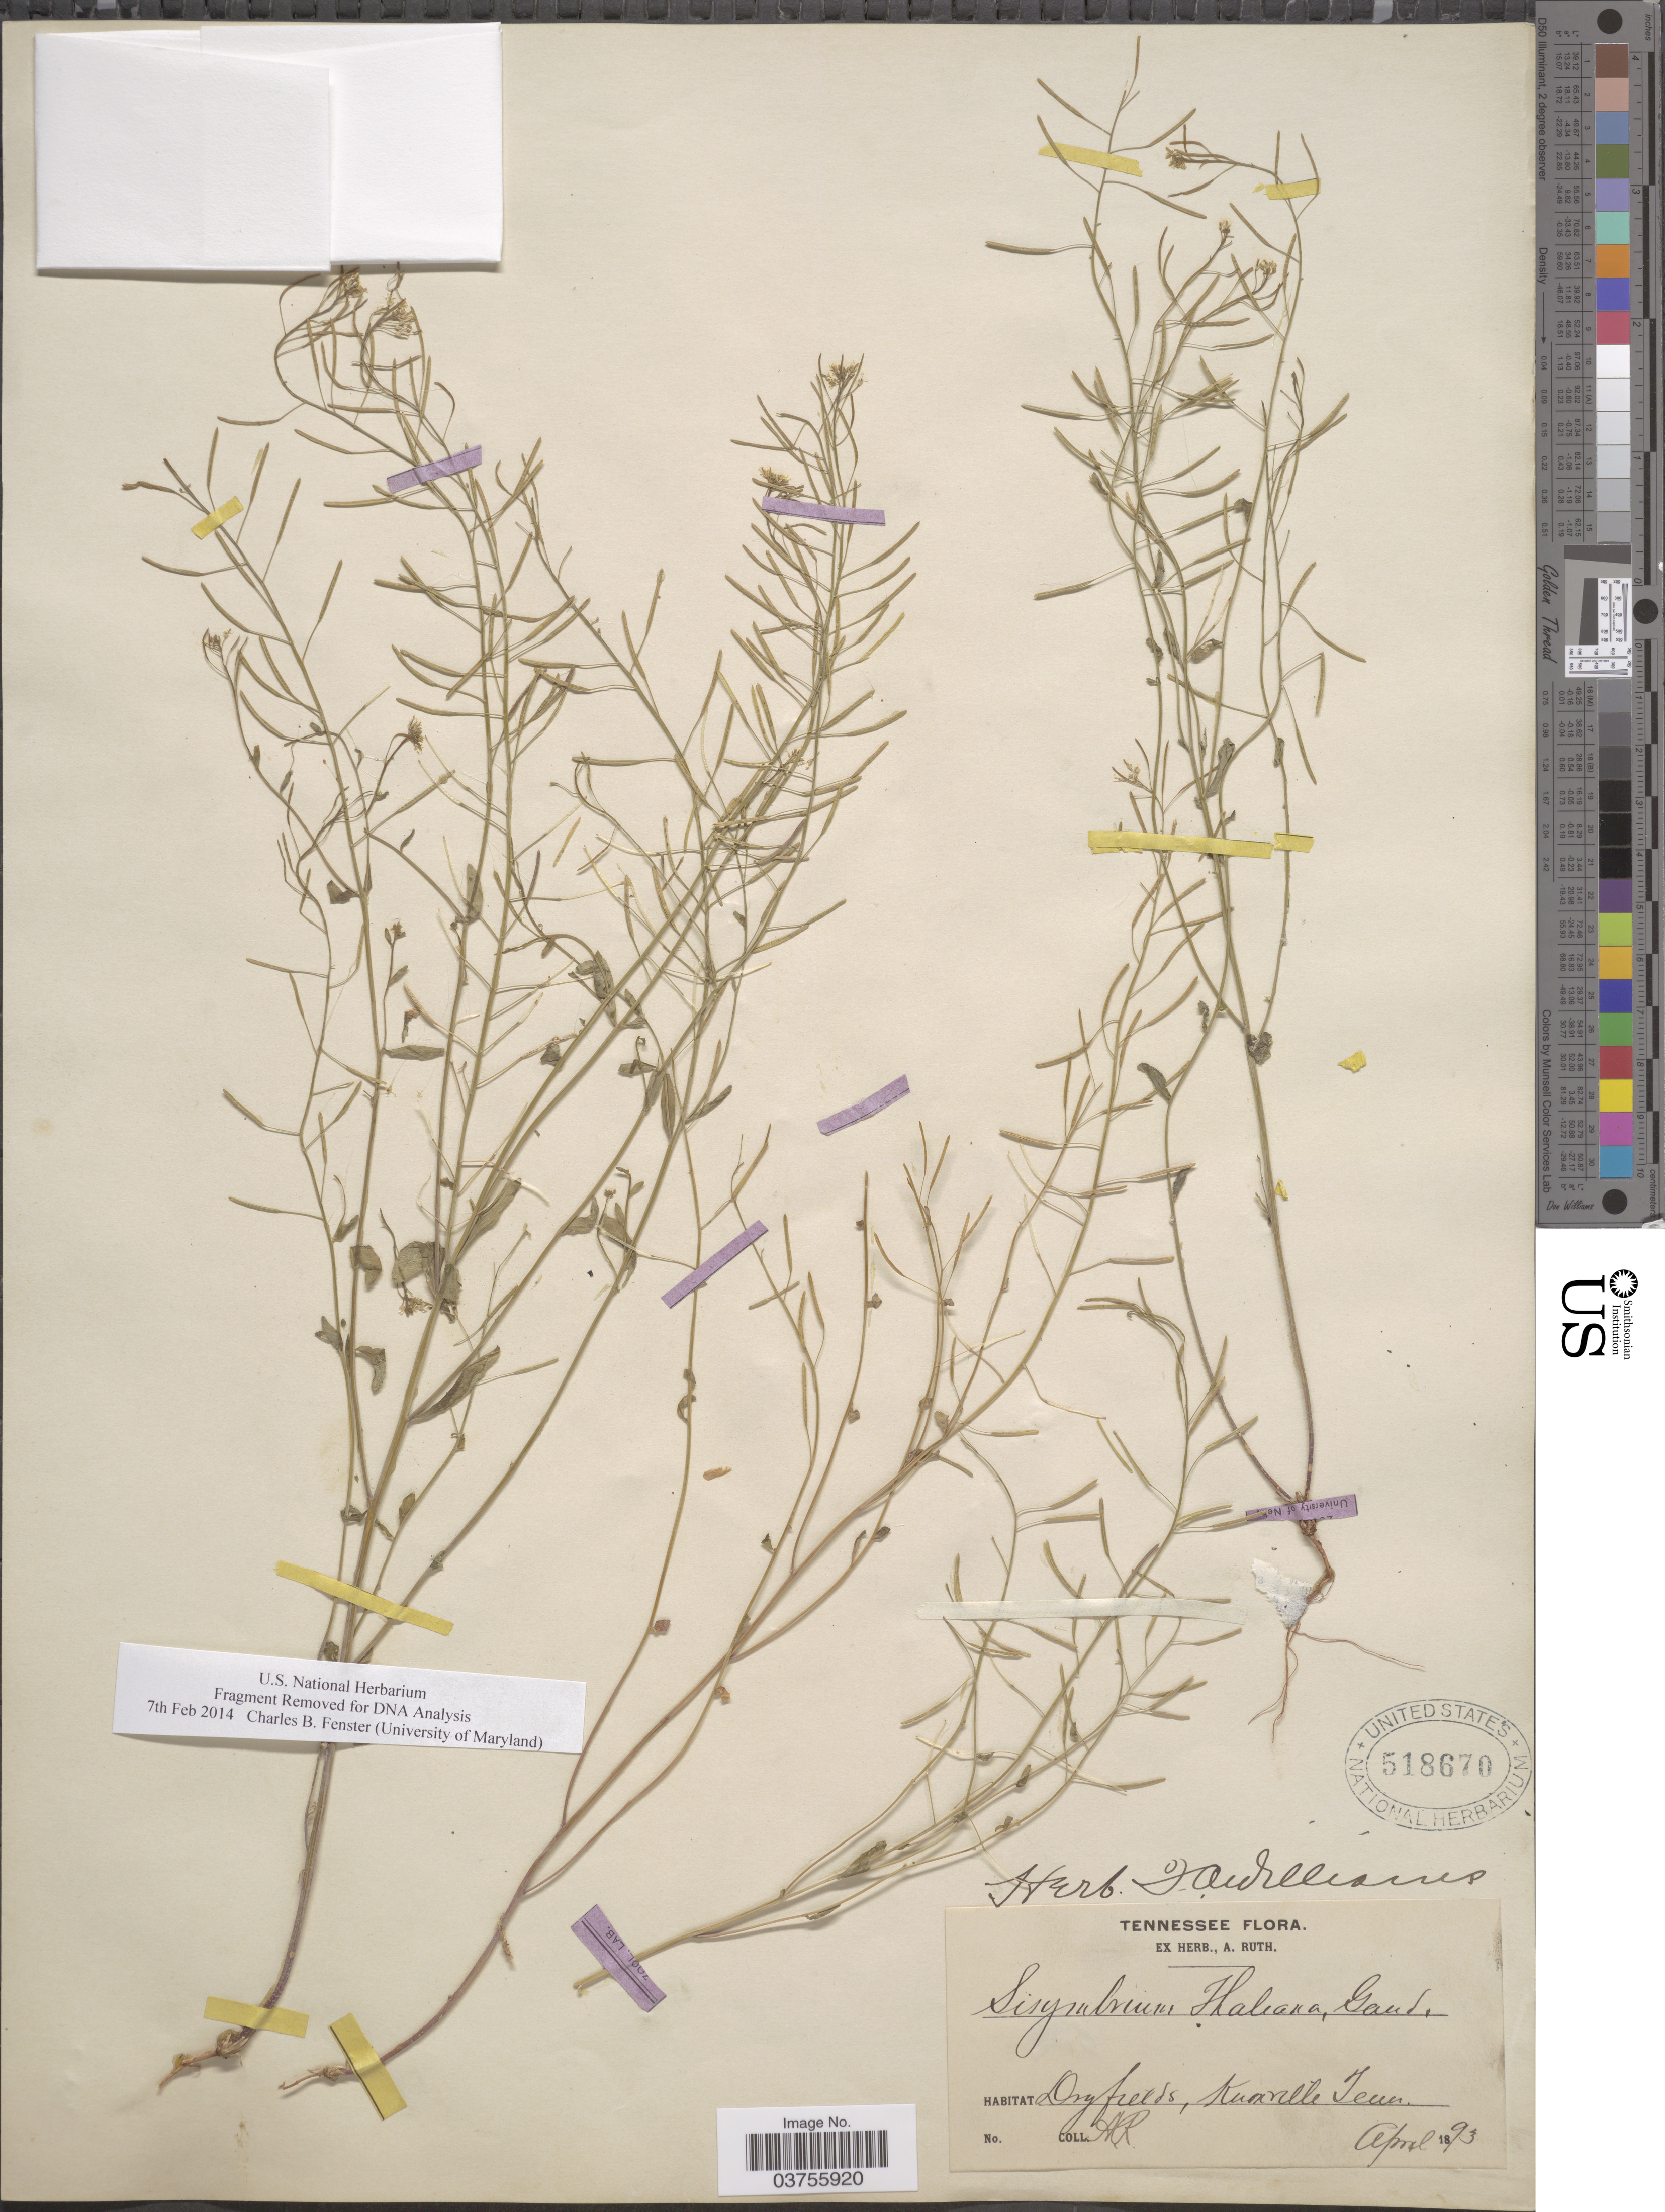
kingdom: Plantae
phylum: Tracheophyta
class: Magnoliopsida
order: Brassicales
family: Brassicaceae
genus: Arabidopsis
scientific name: Arabidopsis thaliana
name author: (L.) Heynh.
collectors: A. Ruth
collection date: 1893-04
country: United States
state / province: Tennessee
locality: Knoxville.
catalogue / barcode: US 518670